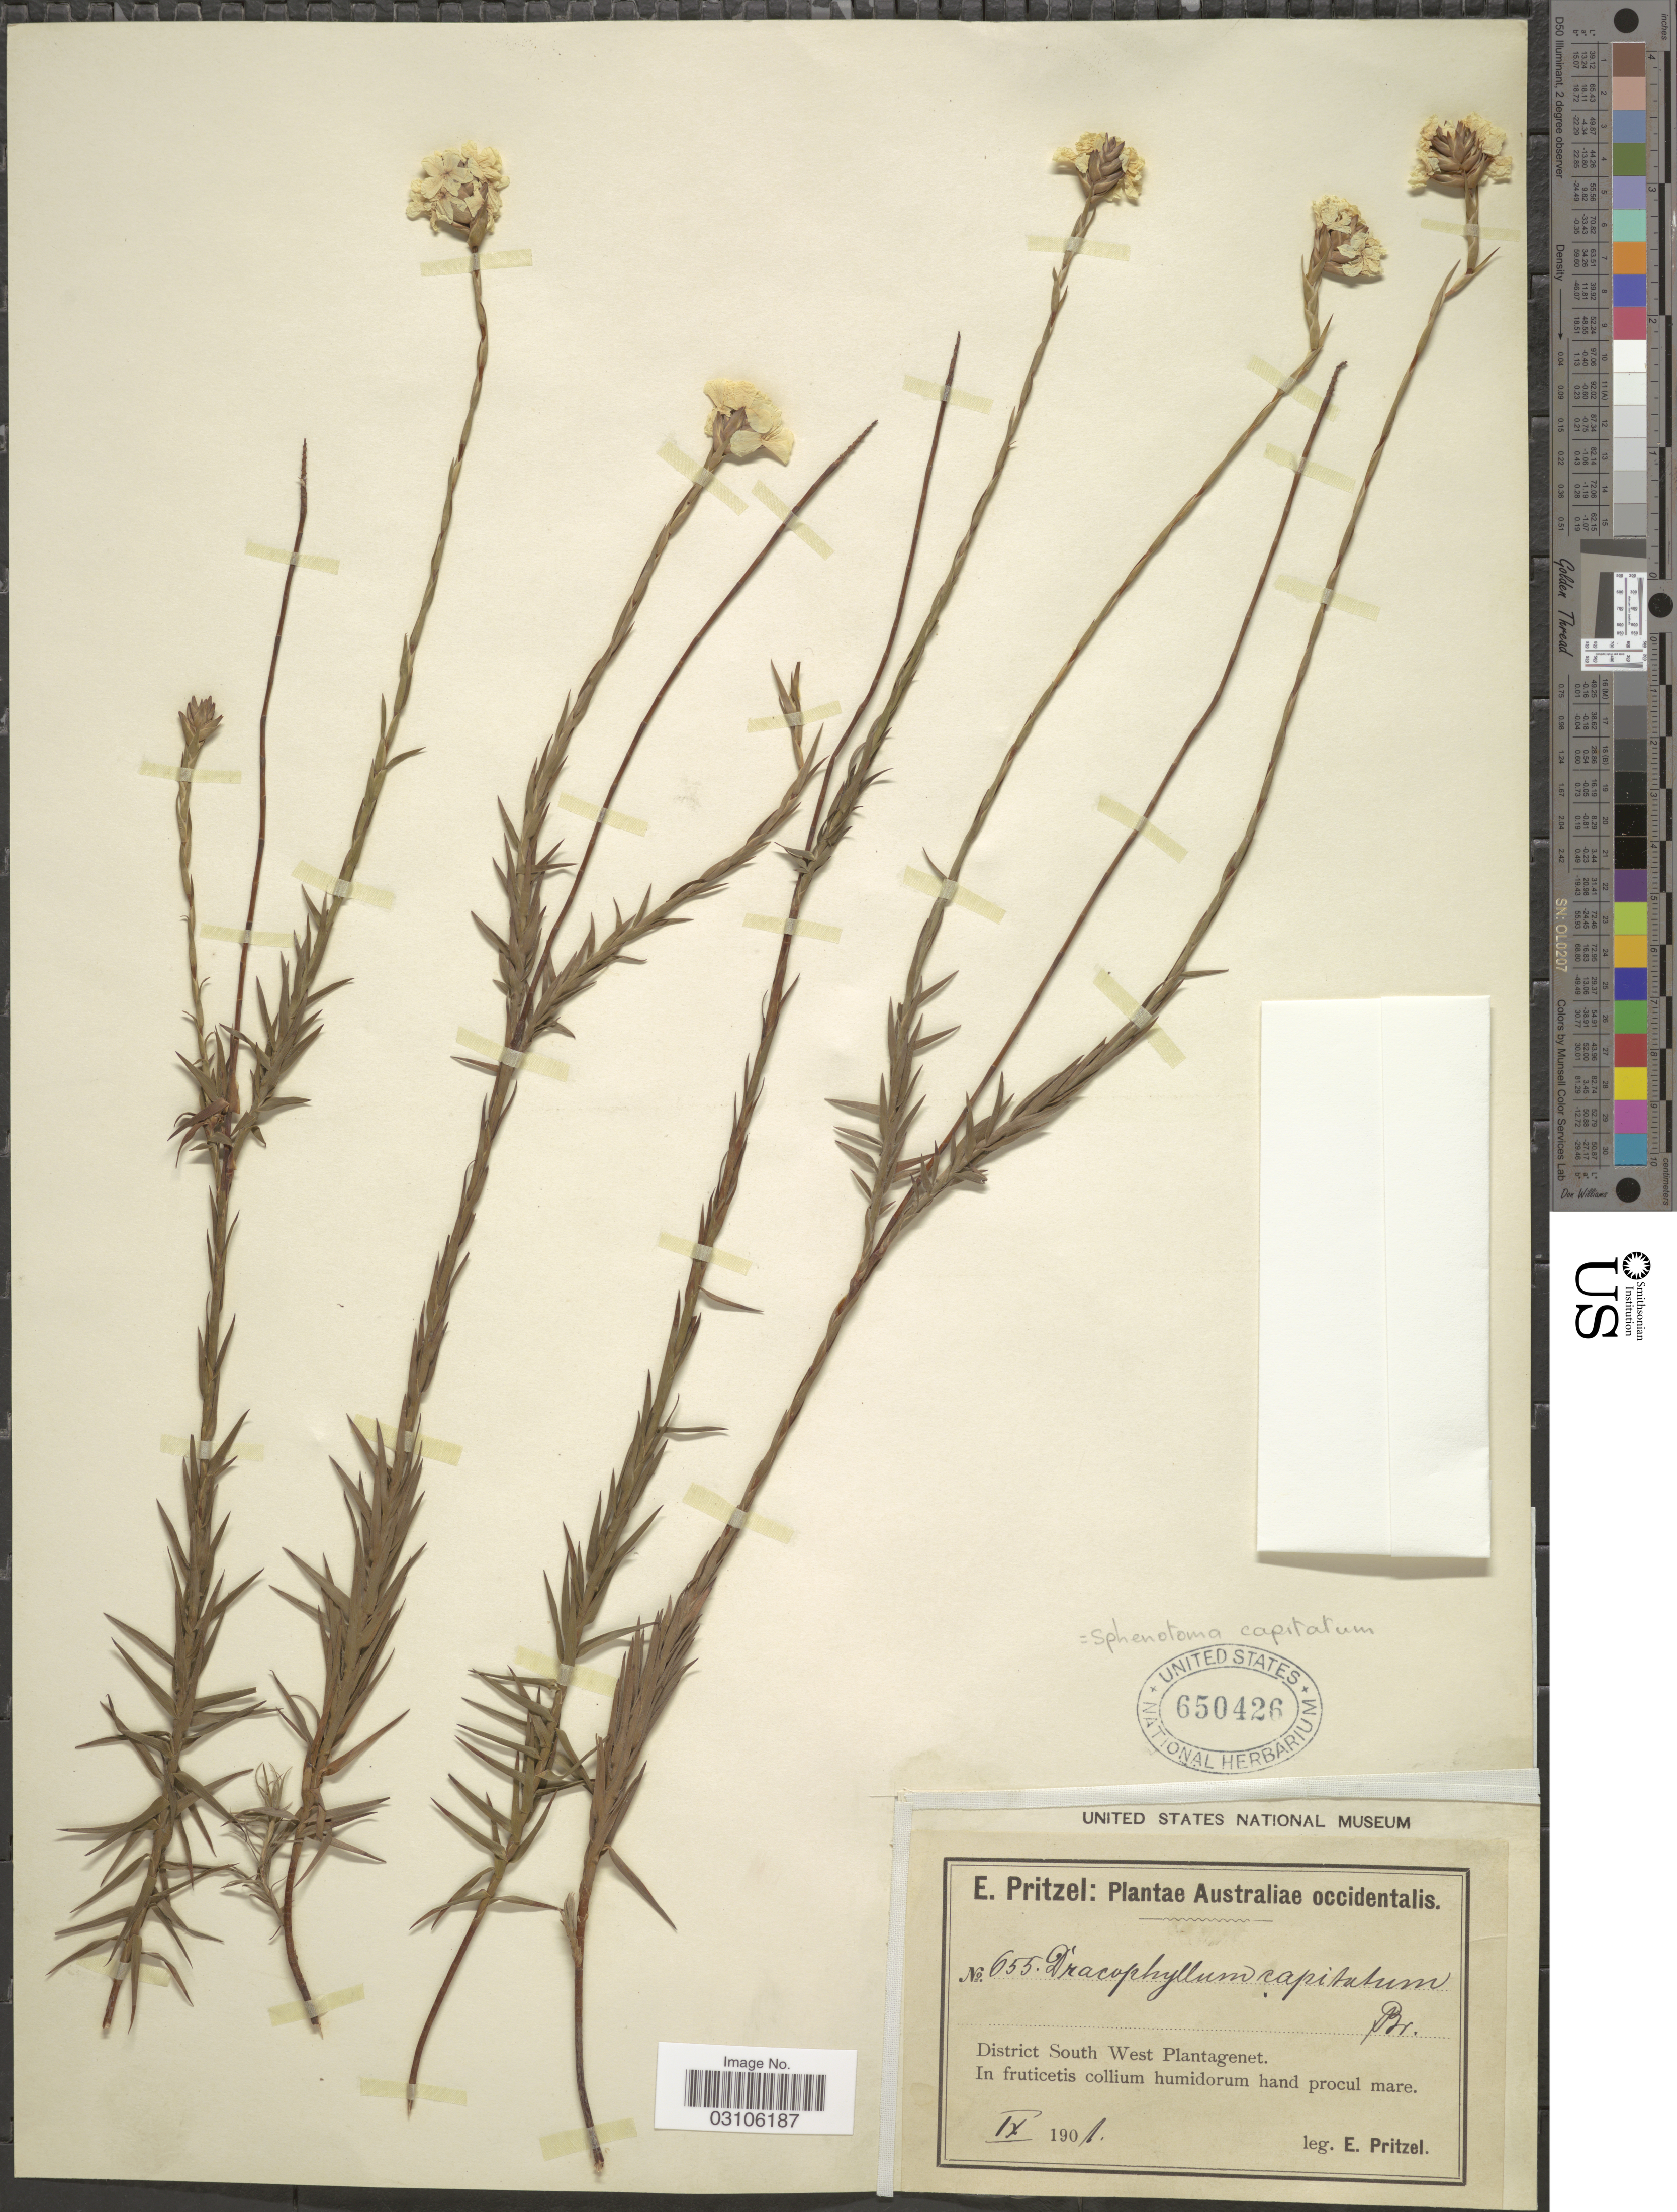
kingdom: Plantae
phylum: Tracheophyta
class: Magnoliopsida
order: Ericales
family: Ericaceae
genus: Sphenotoma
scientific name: Sphenotoma capitatum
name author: Lindl.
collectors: E. G. Pritzel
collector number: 655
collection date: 1901-09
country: Australia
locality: Australiae occidentalis. District South West Plantagenet. in fruticetis collium humidorum hand procul mare.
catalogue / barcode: US 650426